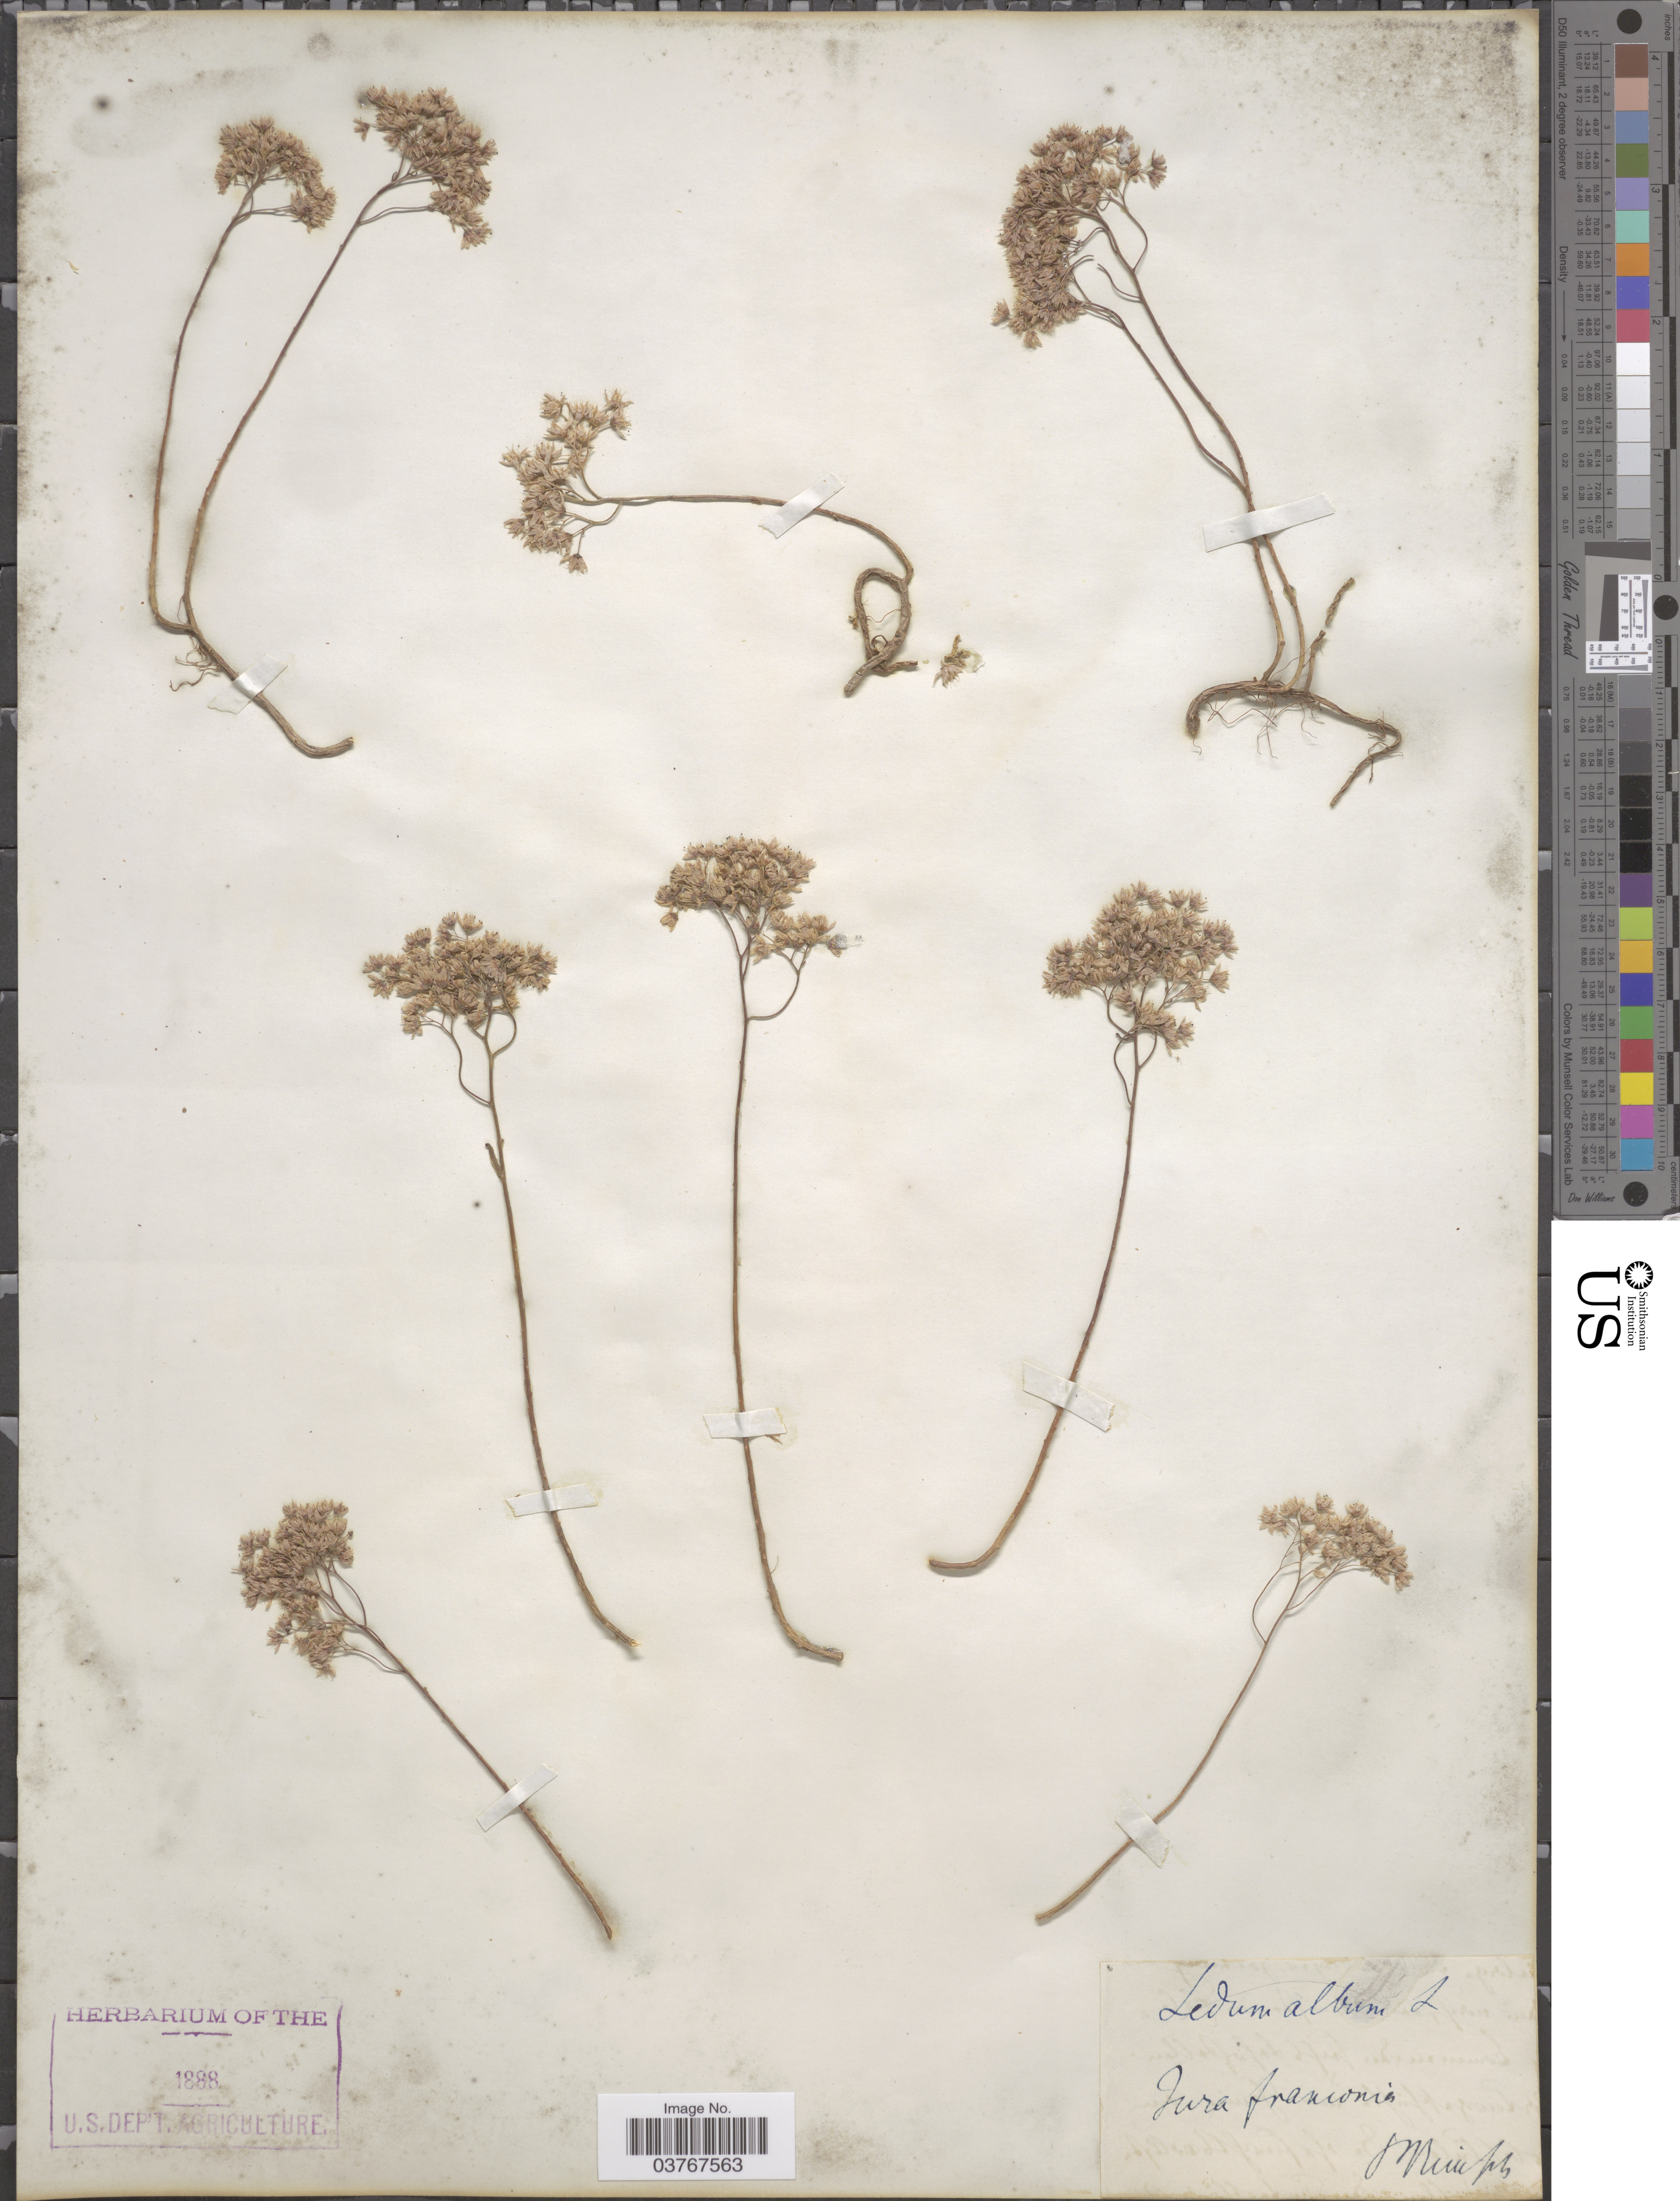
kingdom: Plantae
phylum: Tracheophyta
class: Magnoliopsida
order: Saxifragales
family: Crassulaceae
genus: Sedum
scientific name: Sedum album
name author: L.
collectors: P. Reinsch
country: Germany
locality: Jura Franconia.